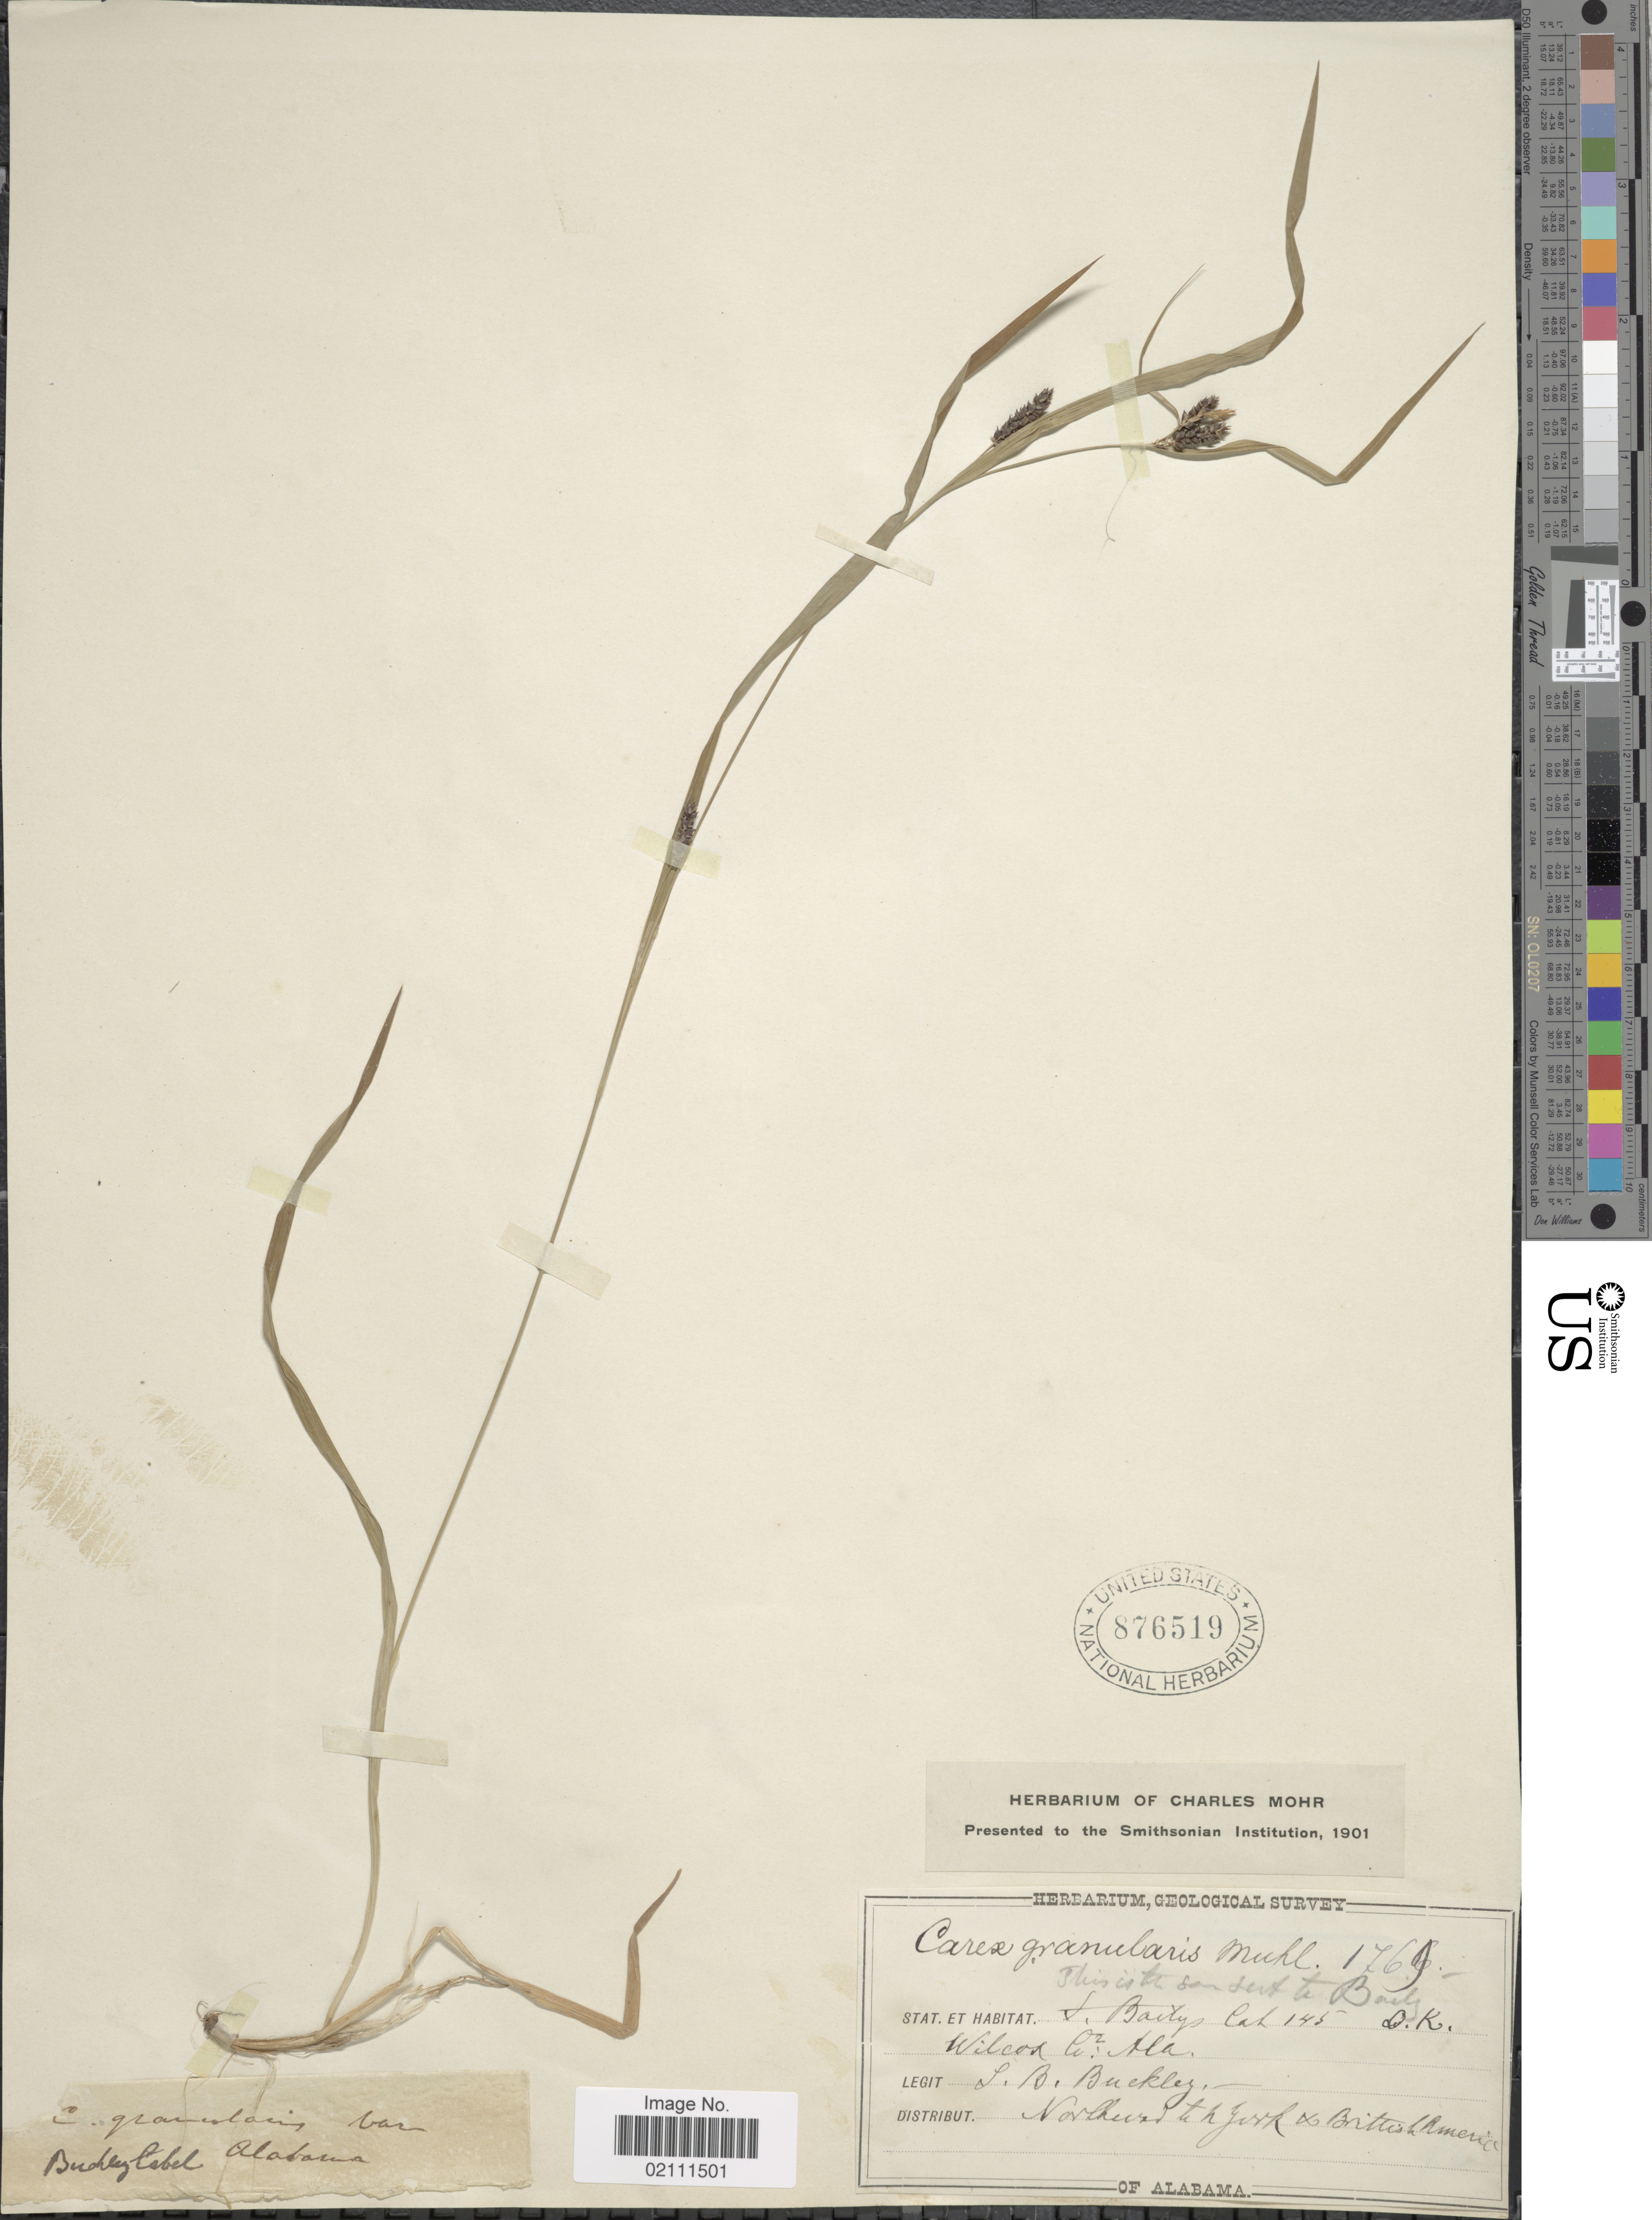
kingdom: Plantae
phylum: Tracheophyta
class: Liliopsida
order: Poales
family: Cyperaceae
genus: Carex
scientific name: Carex granularis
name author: Muhl. ex Willd.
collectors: S. B. Buckley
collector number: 1769?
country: United States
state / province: Alabama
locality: Wilcox Co., Northward to N. York & British America.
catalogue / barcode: US 876519